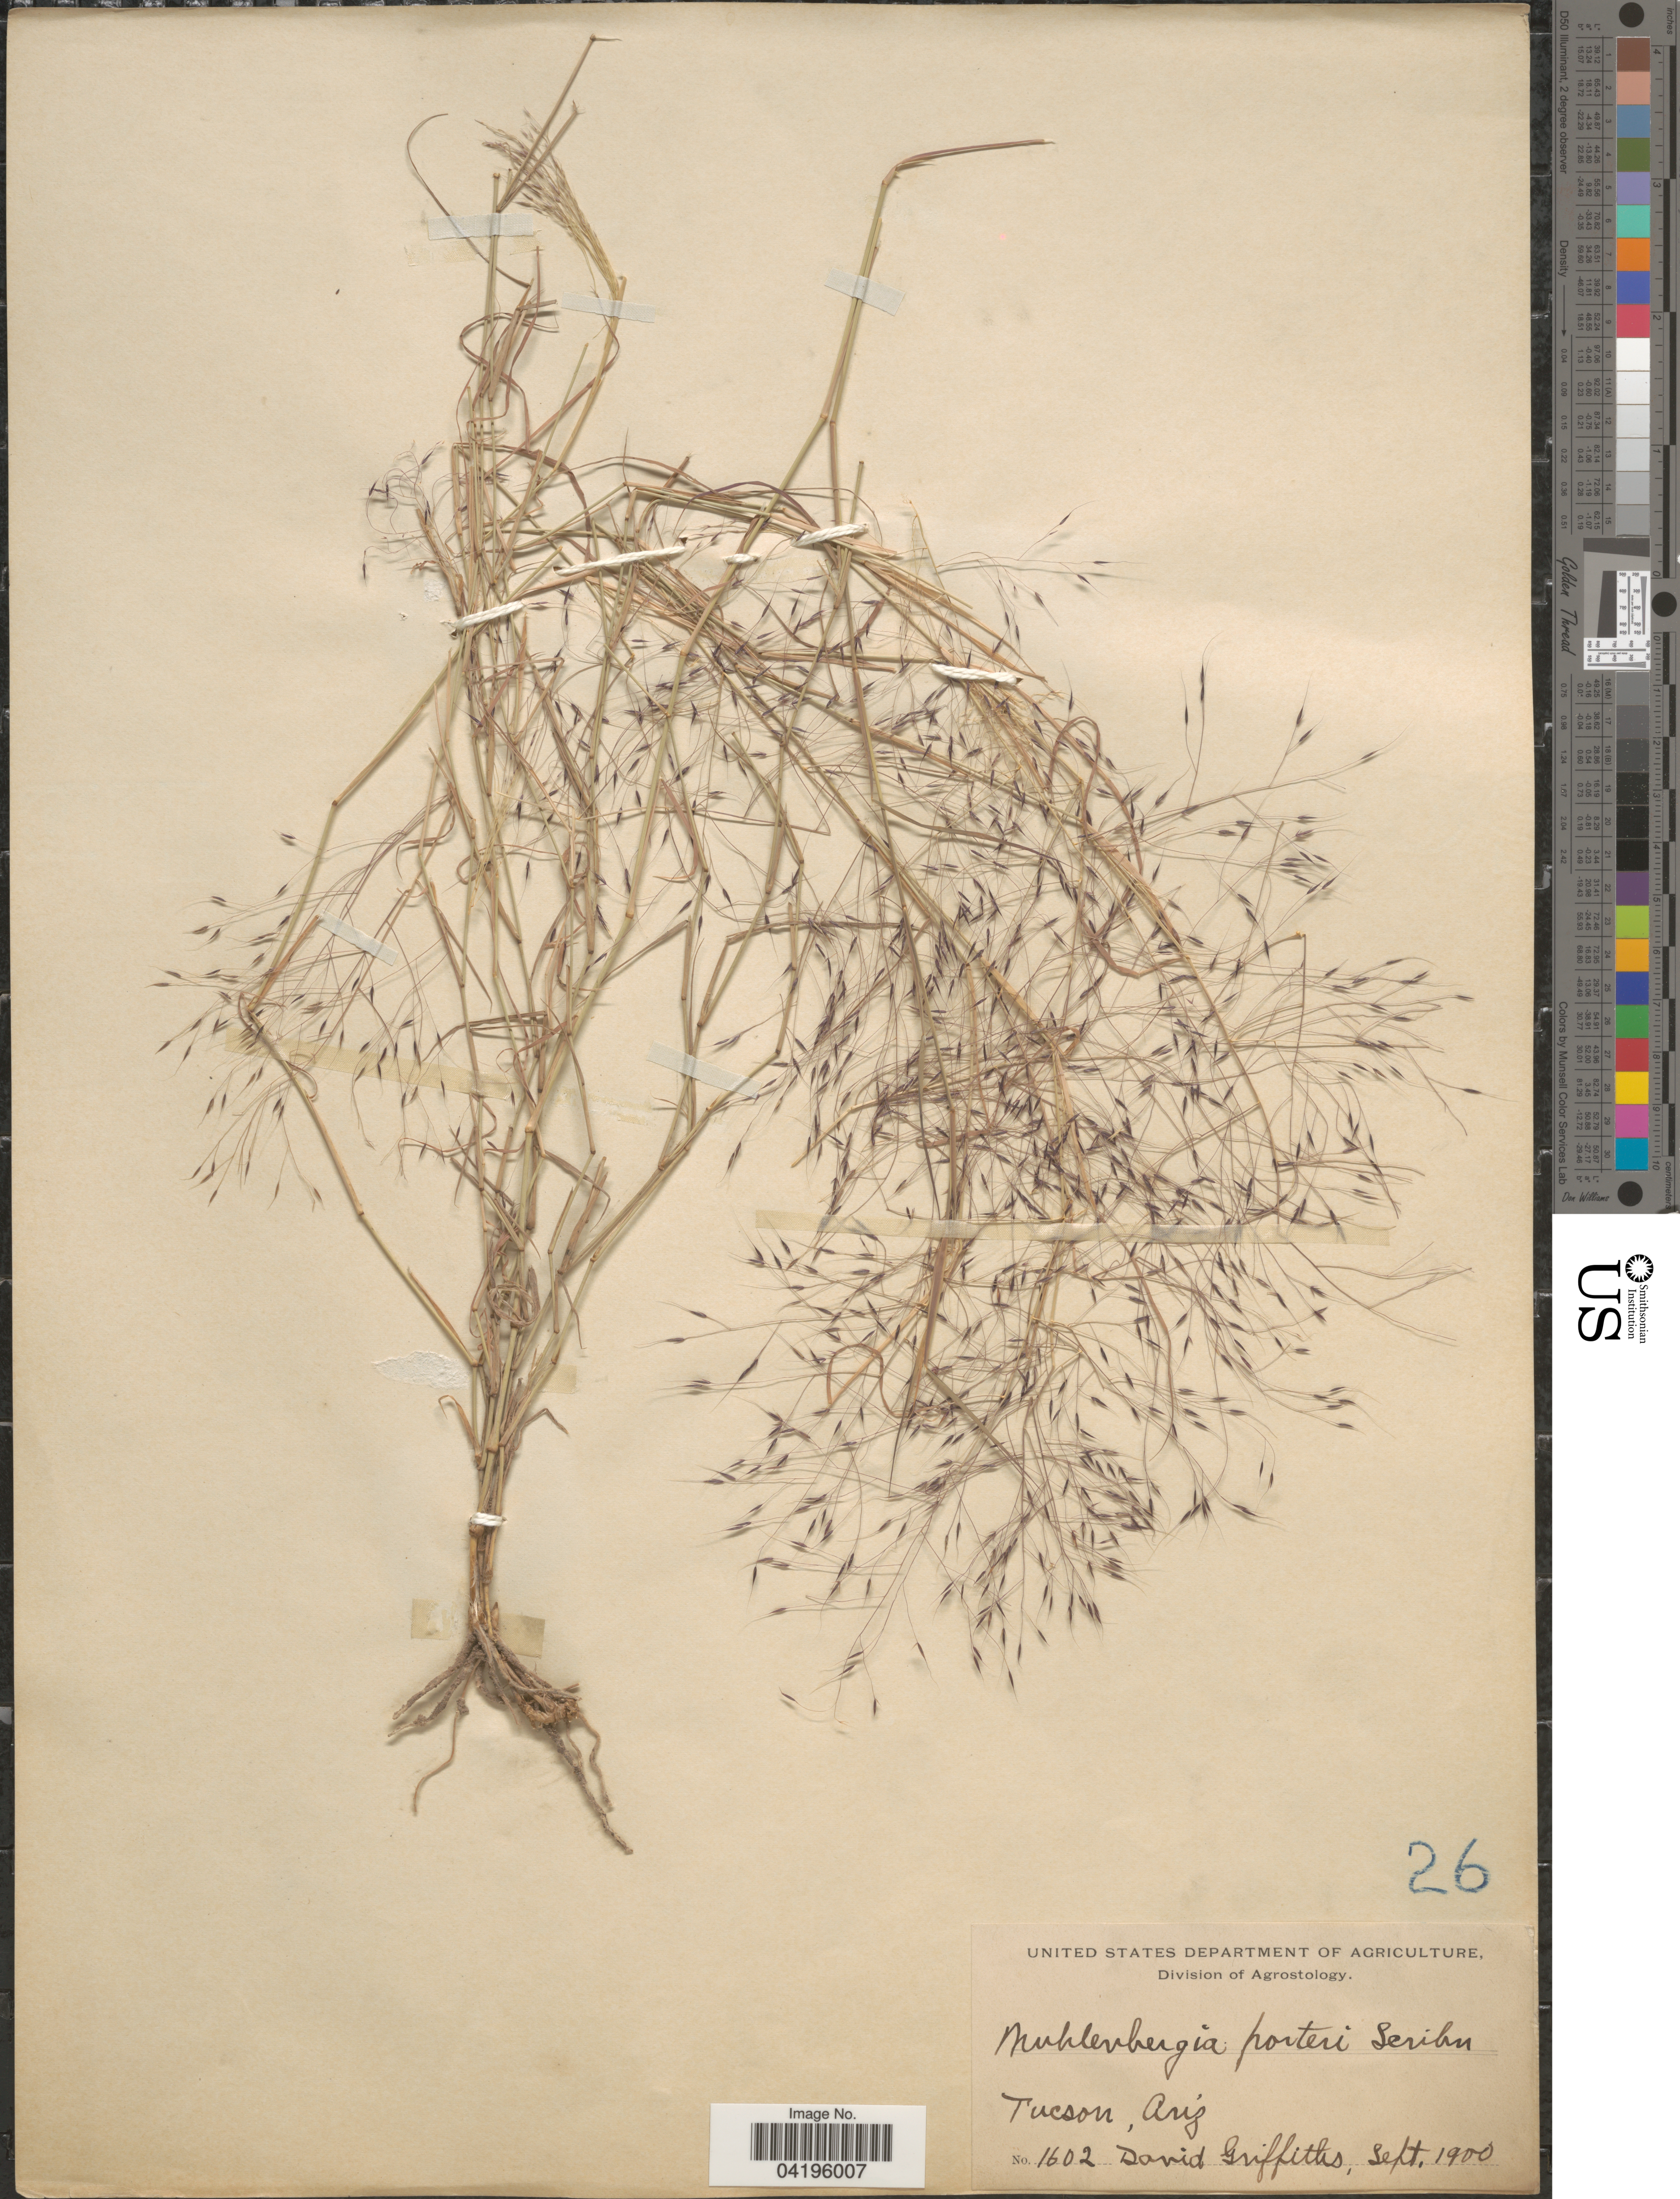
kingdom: Plantae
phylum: Tracheophyta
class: Liliopsida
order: Poales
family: Poaceae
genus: Muhlenbergia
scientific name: Muhlenbergia porteri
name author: Scribn. in W.J. Beal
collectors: D. Griffiths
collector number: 1602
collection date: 1900-09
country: United States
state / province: Arizona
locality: Tucson.